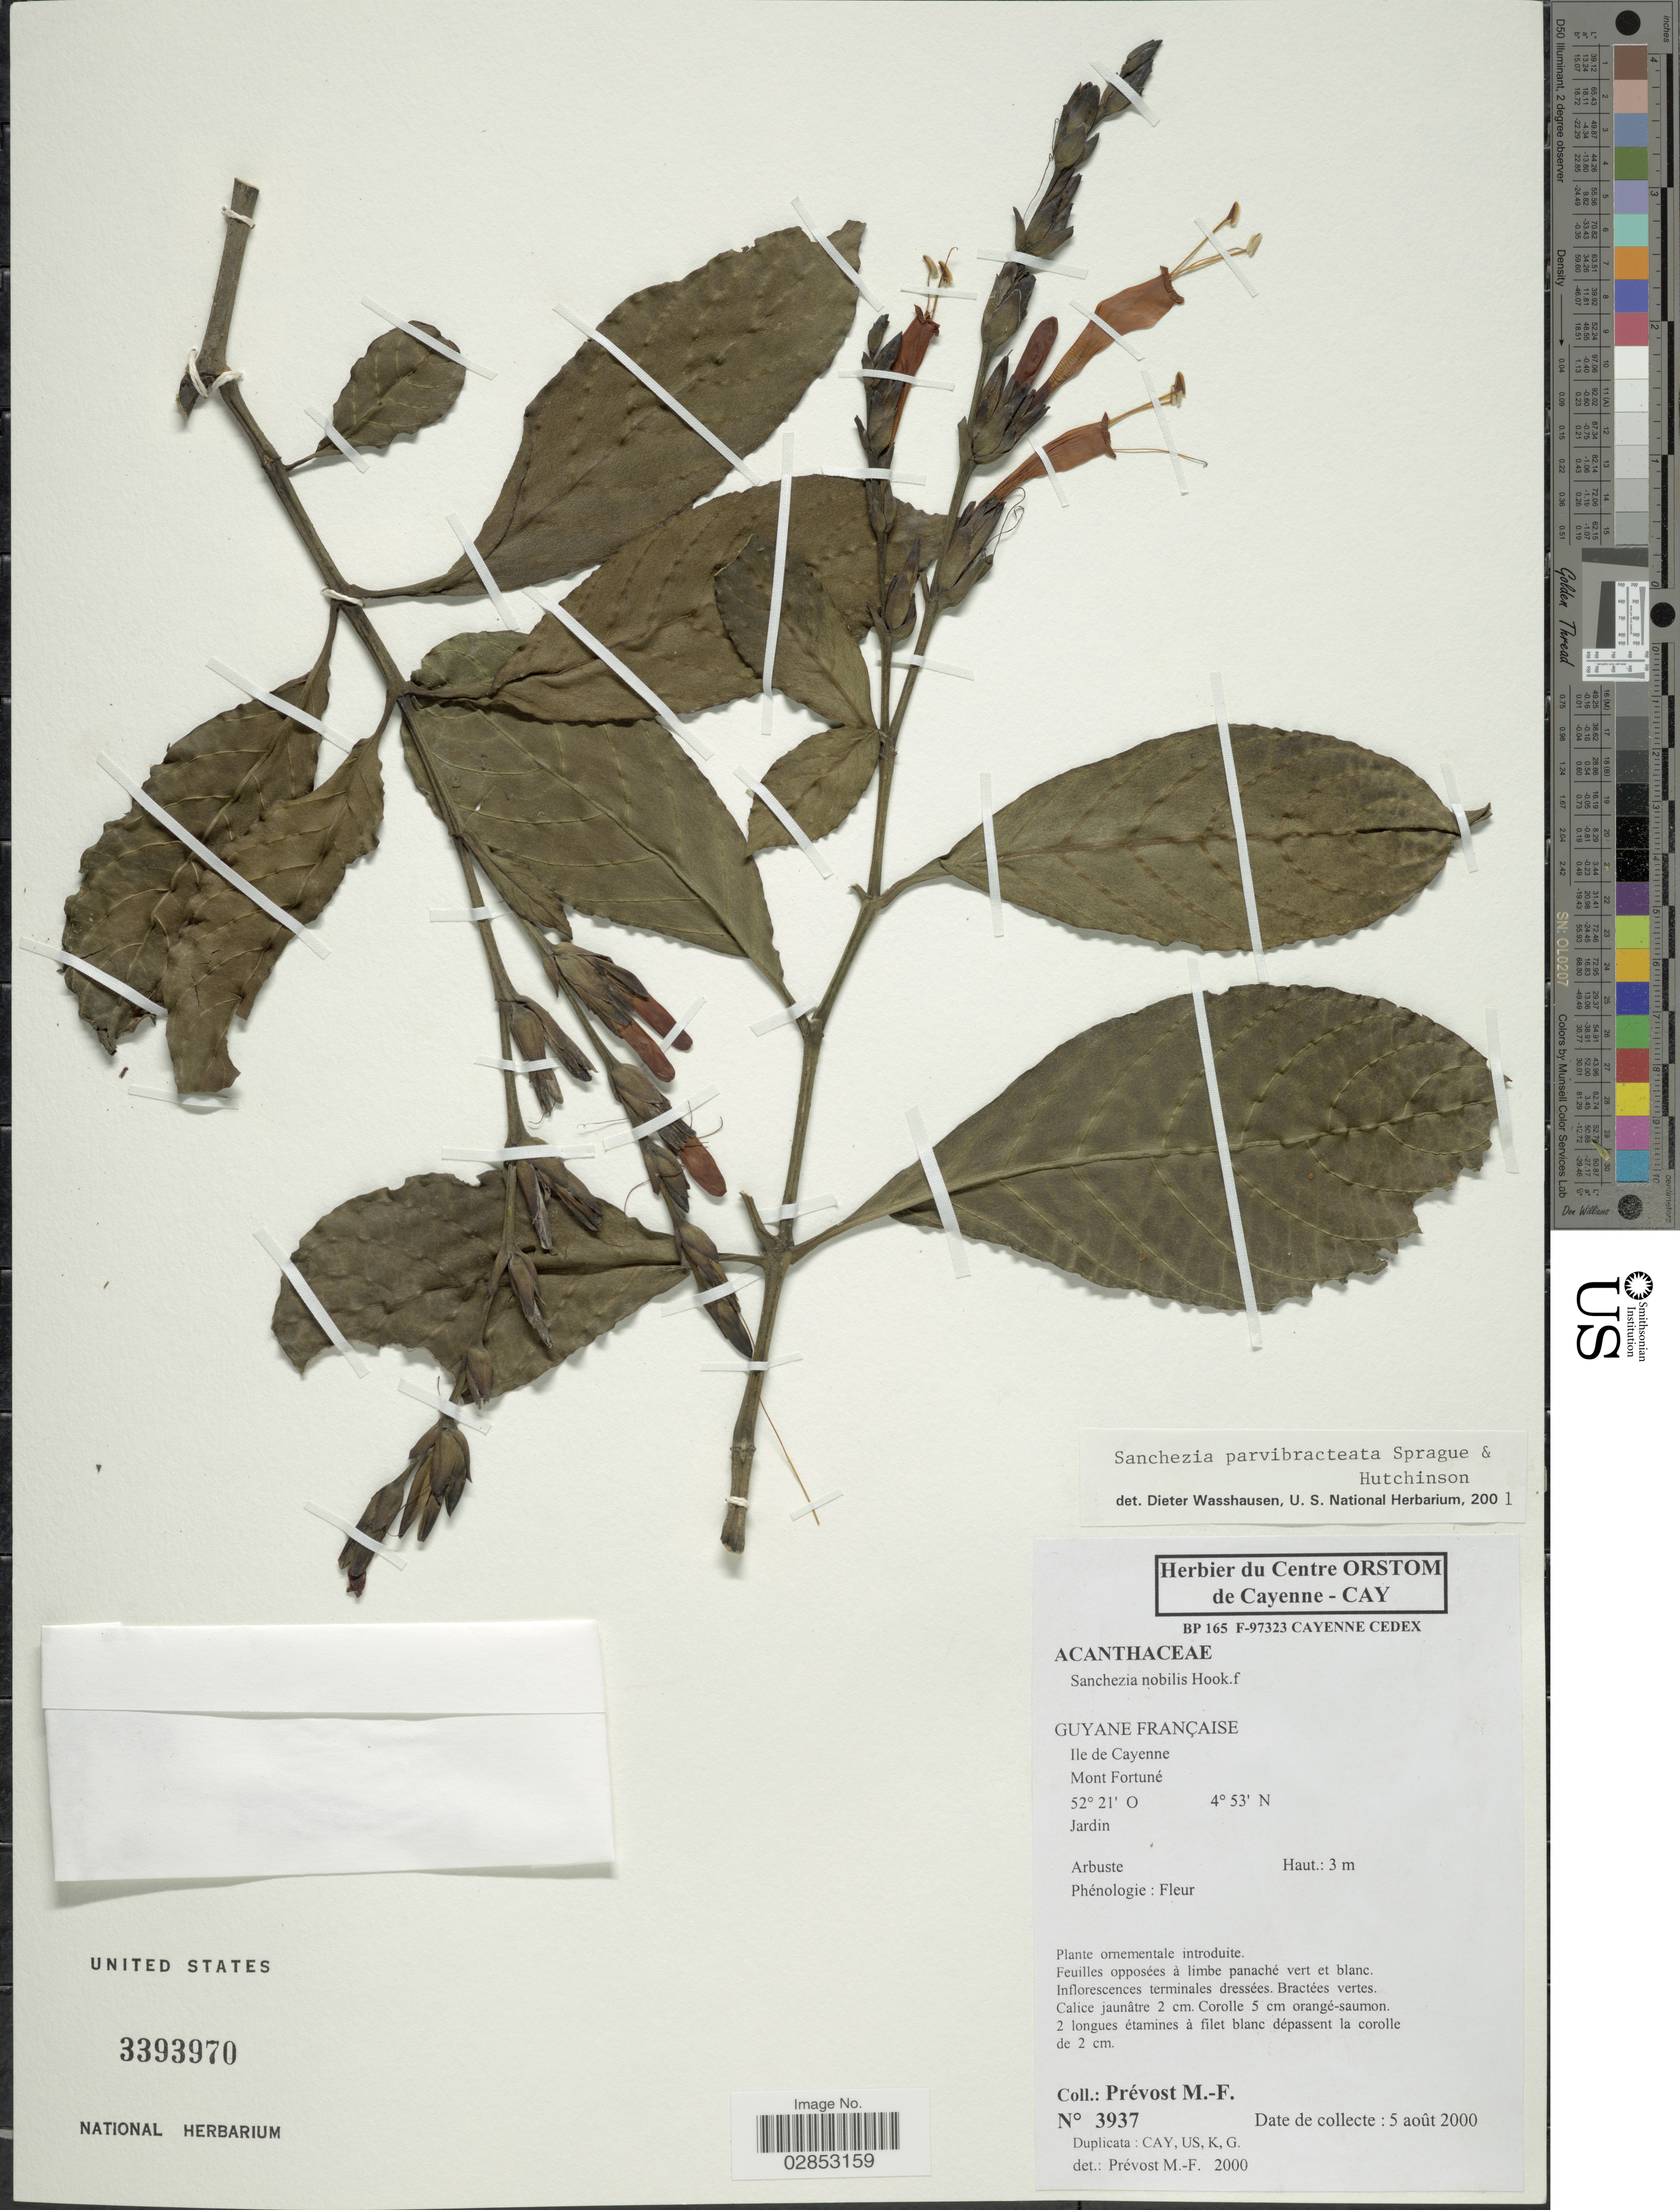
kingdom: Plantae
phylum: Tracheophyta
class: Magnoliopsida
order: Lamiales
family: Acanthaceae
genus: Sanchezia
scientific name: Sanchezia tigrina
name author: Leonard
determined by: Azevedo, Igor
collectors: M.-F. Prévost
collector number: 3937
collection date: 2000-08-05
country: French Guiana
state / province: Cayenne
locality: Guyane Française, Ile de Cayenne, Mont Fortuné, BP 165 F-97323 Cayenne Cedex.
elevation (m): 3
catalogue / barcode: US 3393970